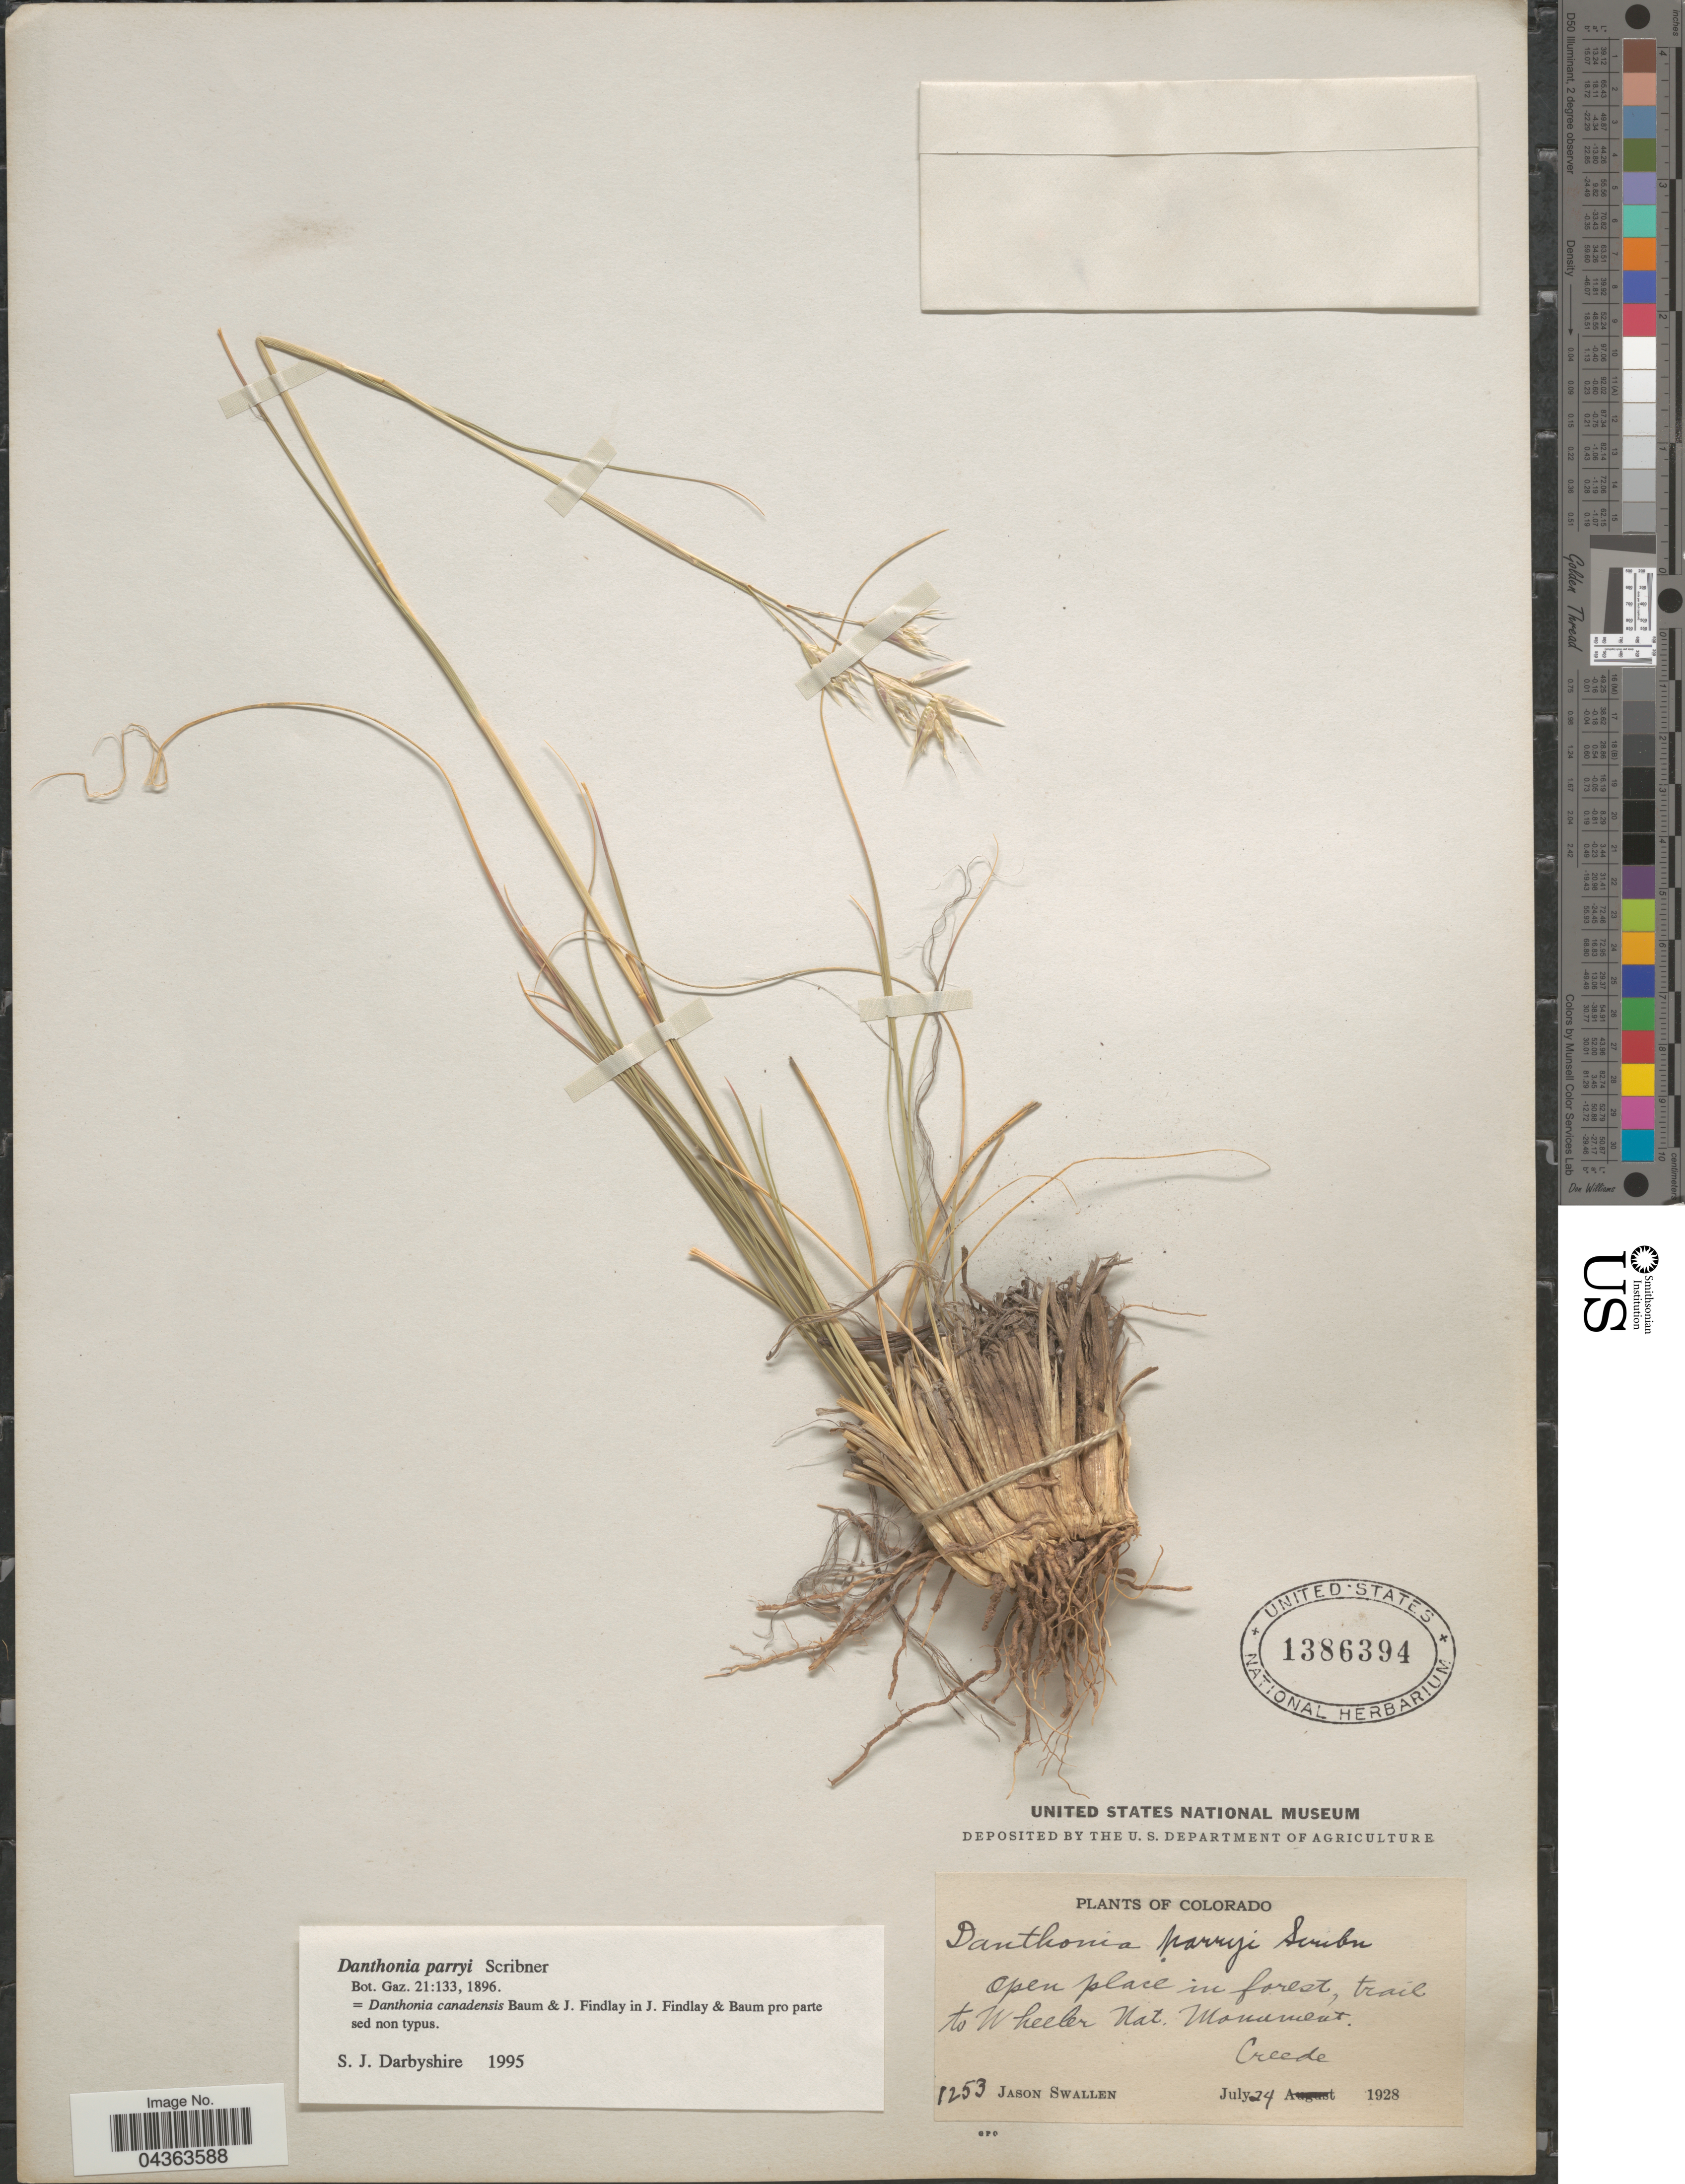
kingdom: Plantae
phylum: Tracheophyta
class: Liliopsida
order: Poales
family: Poaceae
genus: Danthonia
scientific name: Danthonia parryi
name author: Scribn.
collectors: J. R. Swallen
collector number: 1253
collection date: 1928-07-24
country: United States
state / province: Colorado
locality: Open place in forest, trail to Wheeler Nat. Monument. Creede.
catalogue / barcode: US 1386394